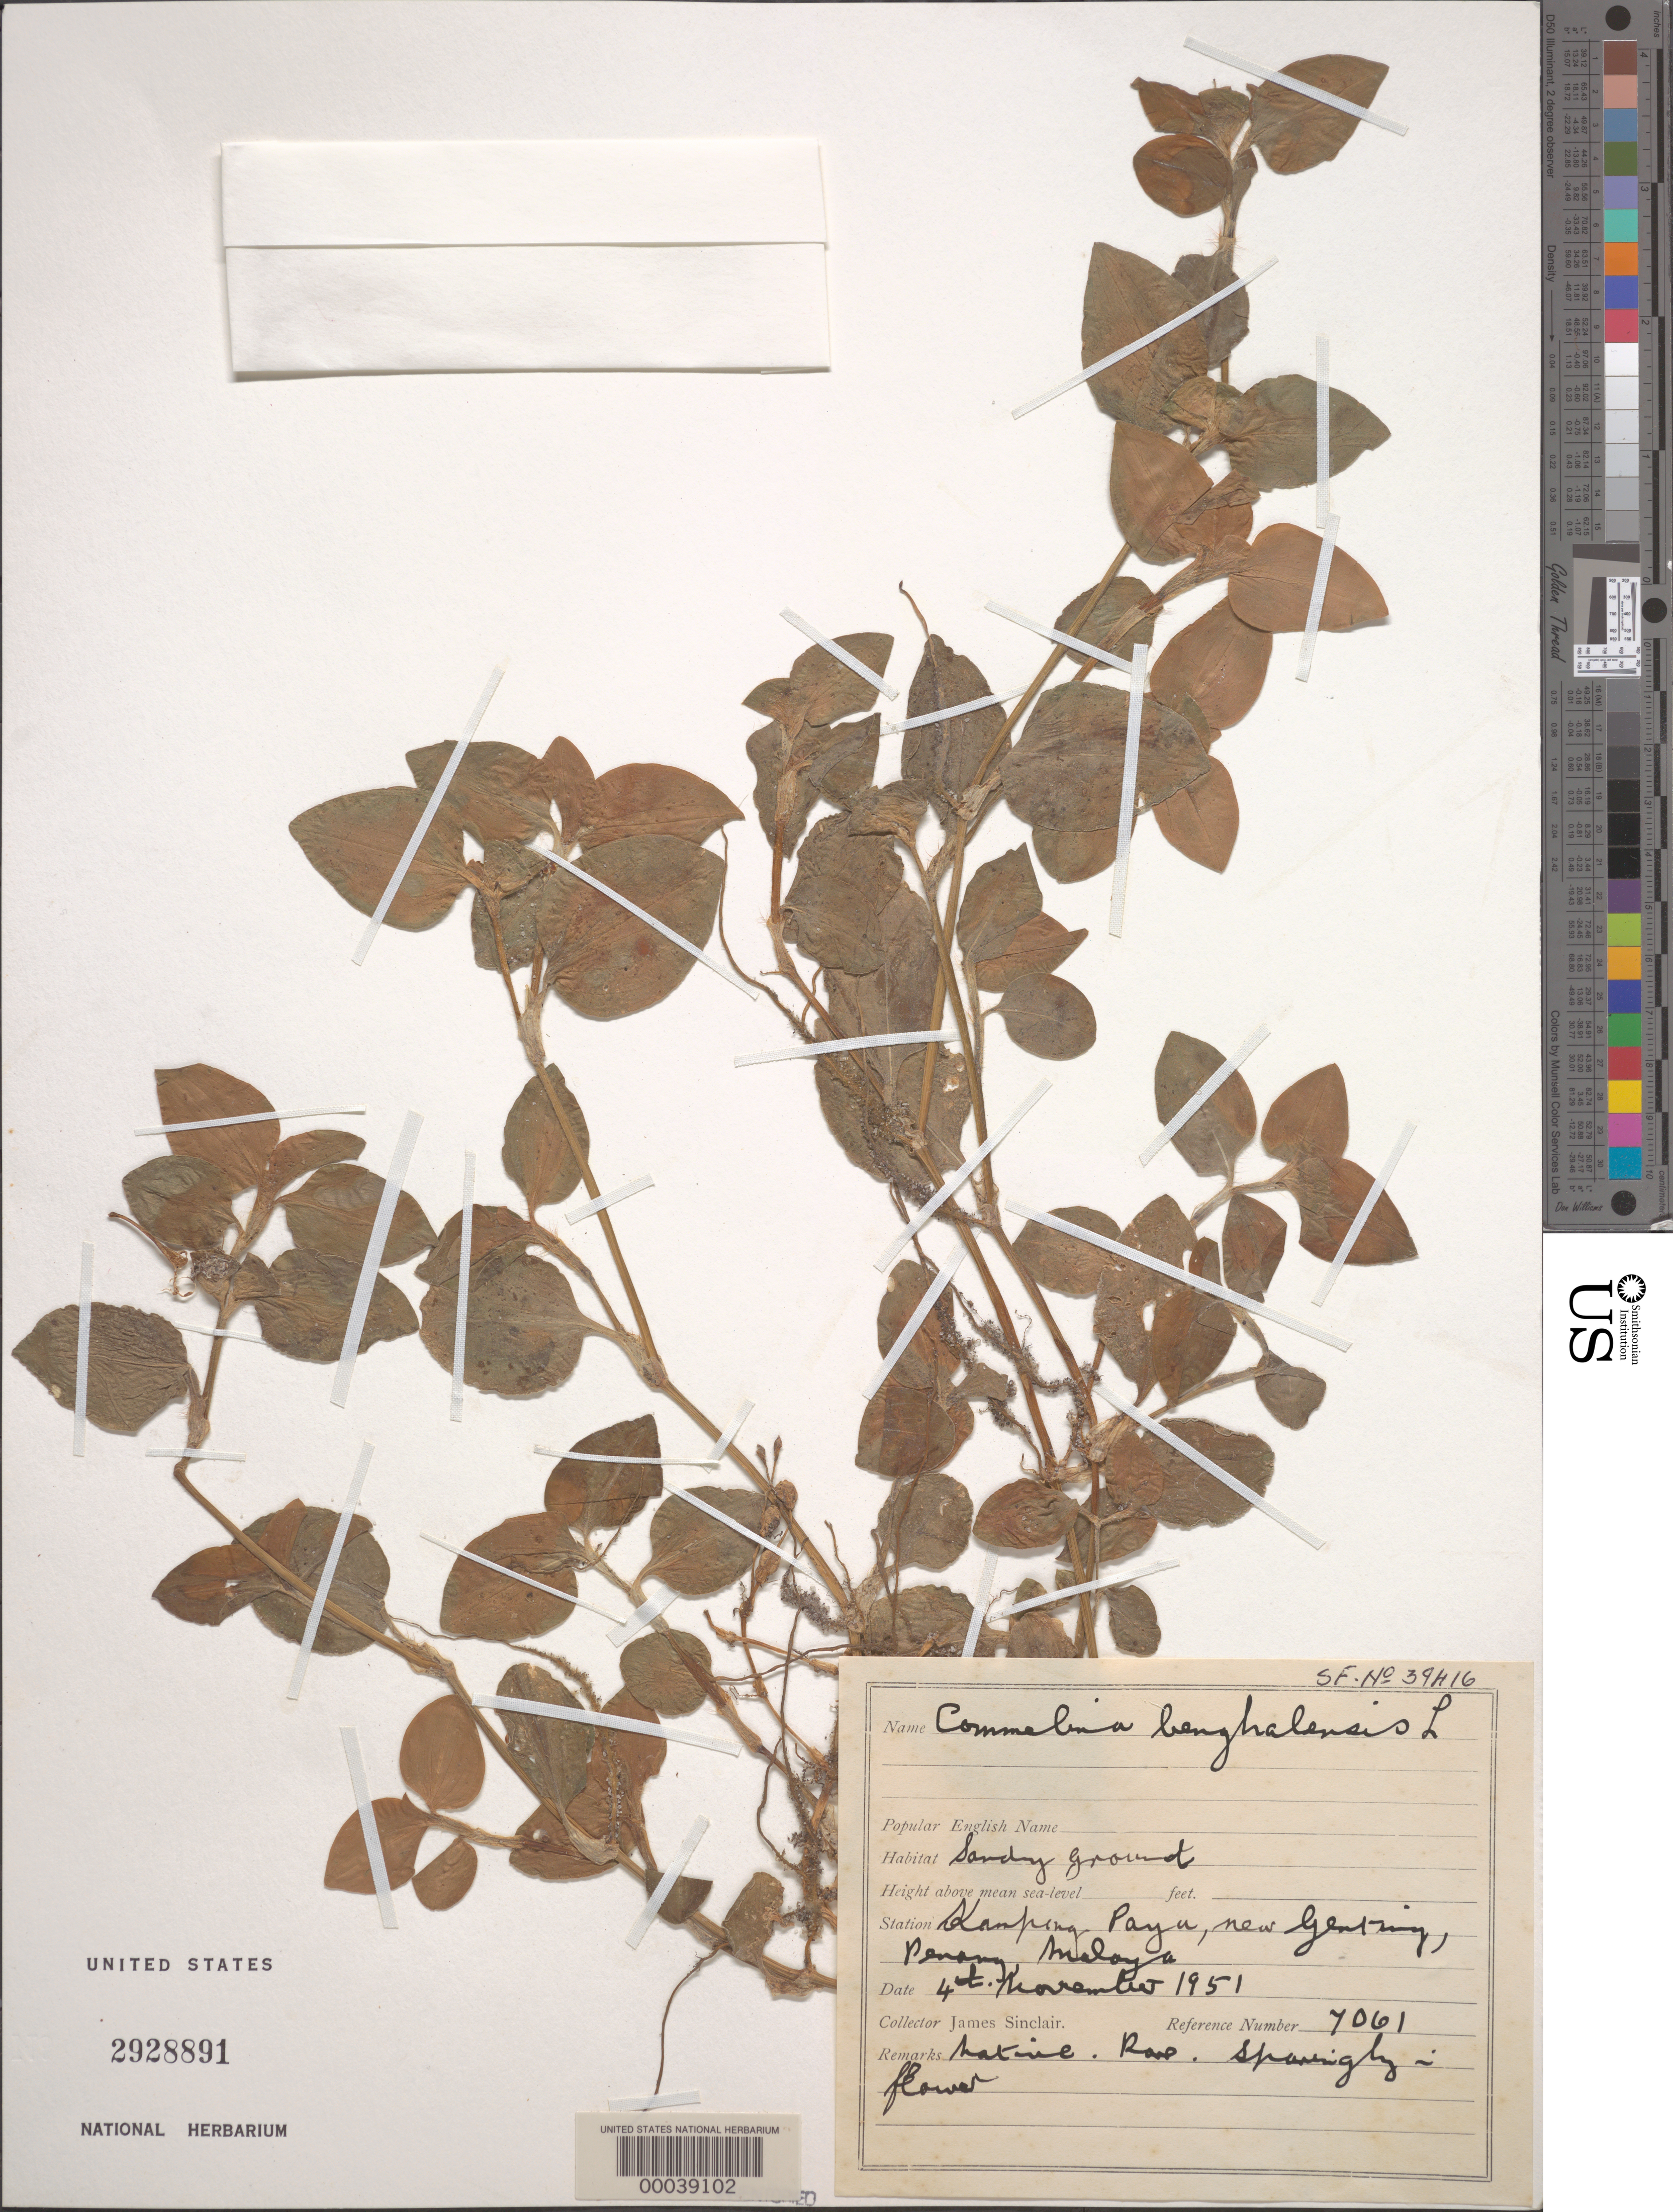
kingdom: Plantae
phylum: Tracheophyta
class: Liliopsida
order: Commelinales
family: Commelinaceae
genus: Commelina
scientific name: Commelina benghalensis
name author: L.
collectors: J. Sinclair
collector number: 7061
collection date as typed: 04 Nov 1951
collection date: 1951-11-04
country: Malaysia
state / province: Pulau Pinang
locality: Kamping paya, near gentring [Malay Peninsula]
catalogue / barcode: US 2928891